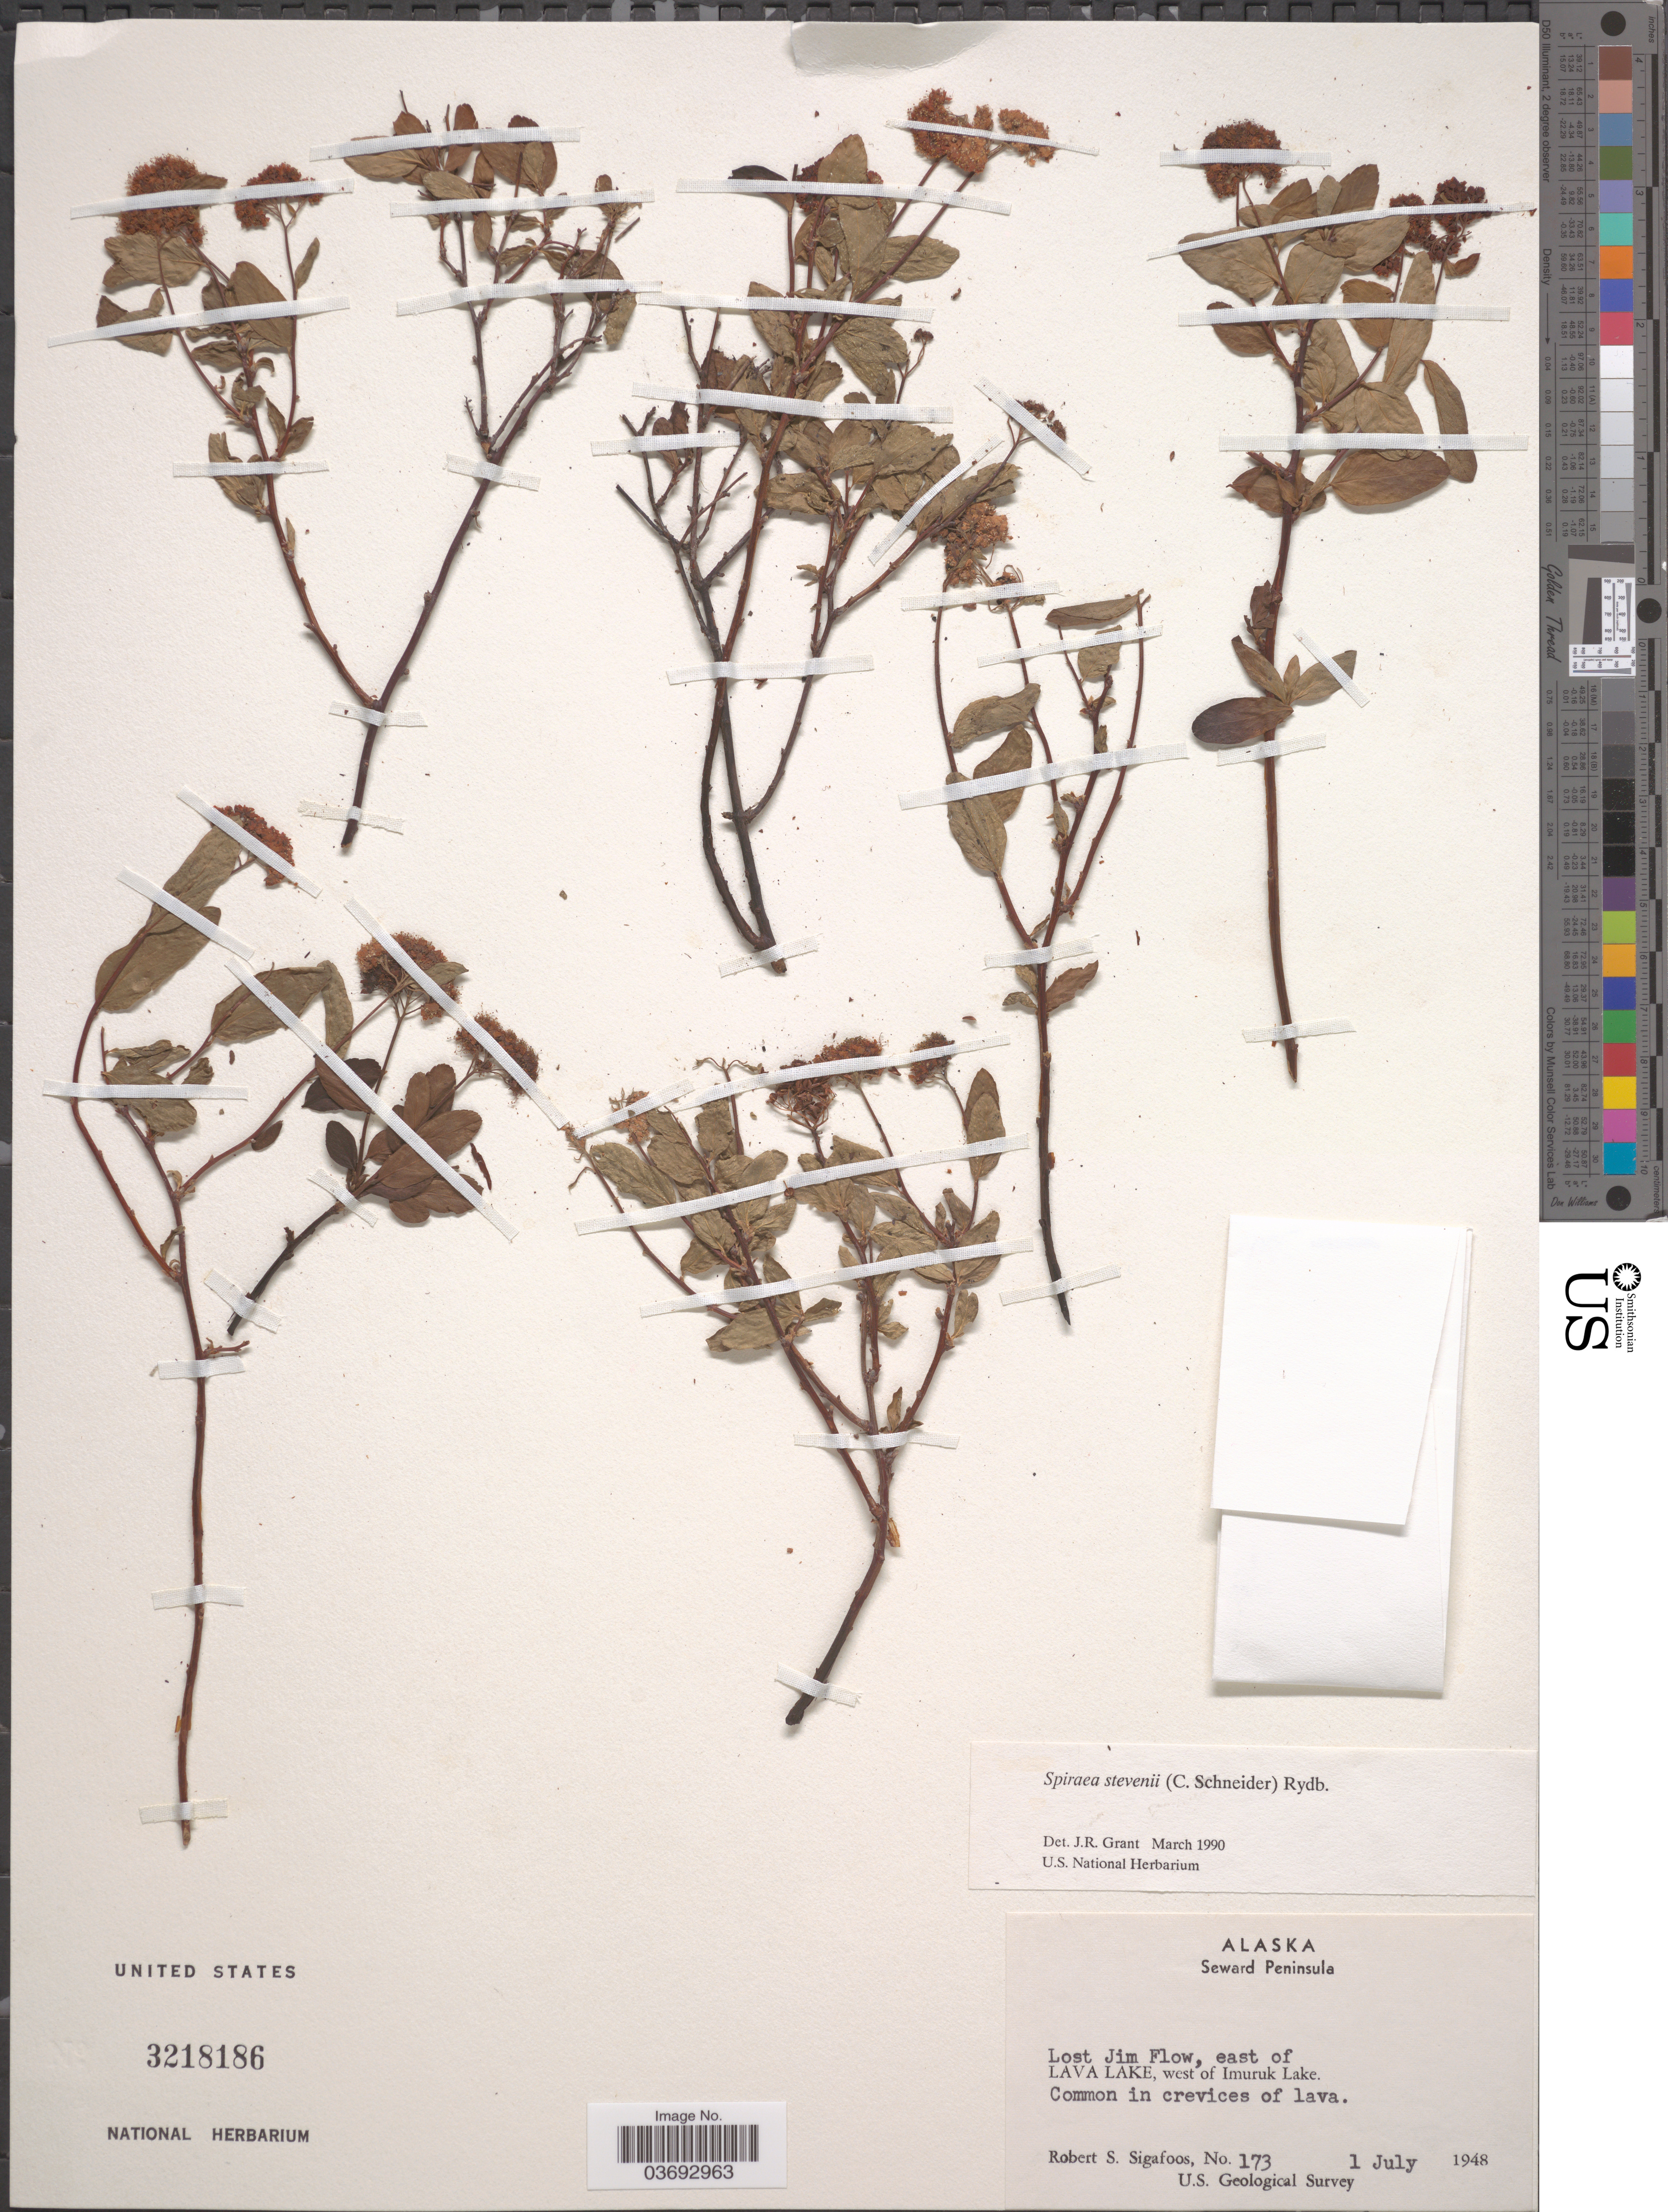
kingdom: Plantae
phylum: Tracheophyta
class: Magnoliopsida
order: Rosales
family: Rosaceae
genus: Spiraea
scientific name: Spiraea stevenii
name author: (C.K. Schneid.) Rydb.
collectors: R. Sigafoos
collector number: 173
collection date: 1948-07-01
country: United States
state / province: Alaska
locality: Seward Peninsula. Lost Jim Flow, east of Lava Lake, west of Imuruk Lake. In crevices of lava.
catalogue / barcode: US 3218186